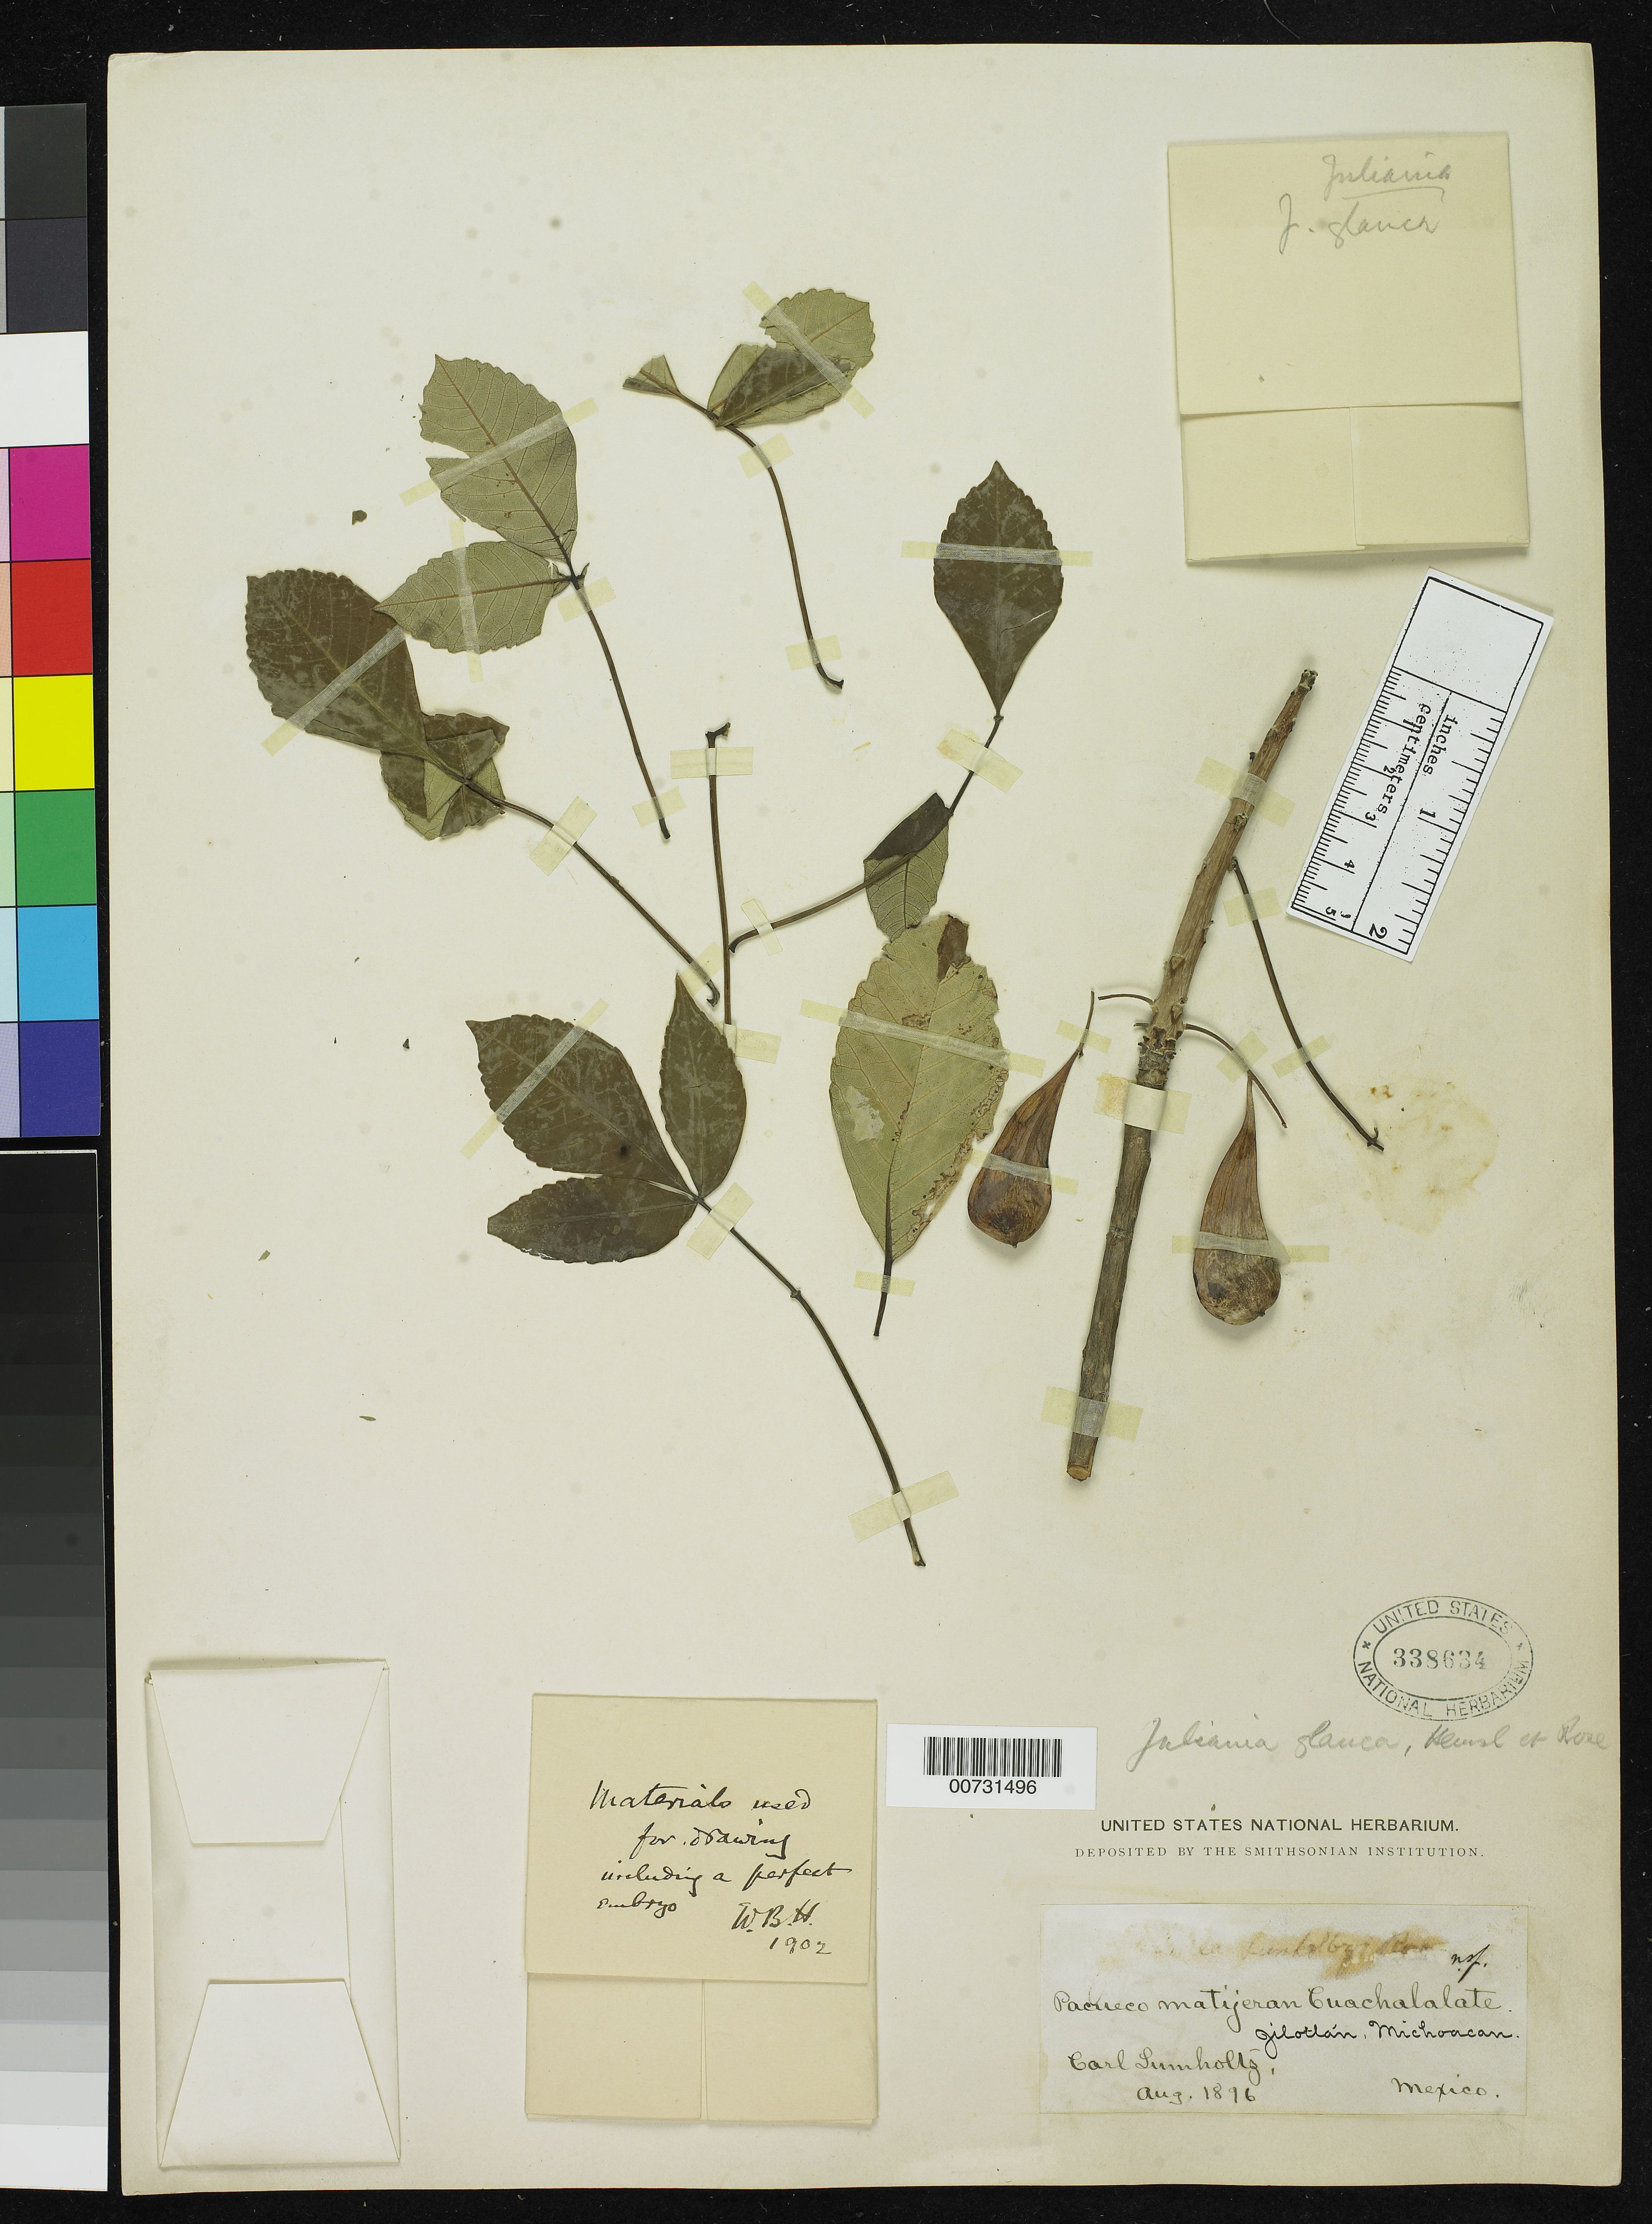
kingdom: Plantae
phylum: Tracheophyta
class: Magnoliopsida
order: Sapindales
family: Anacardiaceae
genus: Juliania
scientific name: Juliania glauca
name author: Hemsl. & Rose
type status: Possible Holotype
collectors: C. Lumholtz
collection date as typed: Aug 1896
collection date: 1896-08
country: Mexico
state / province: Michoacán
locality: Jilotlán, Michoacan.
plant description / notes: Amphipterygium glaucum = alternative name published at same time, apparently valid under ICBN 34.2. Cited by P.C. Standley in Contr. U.S. Natl. Herb. 23: 672 (1923).; Also a possible holotype of Amphipterygium glaucum Hemsl. & Rose.; Alternative name for Juliania glauca, published at same time, apparently valid under ICBN 34.2. Cited by P.C. Standley in Contr. U.S. Natl. Herb. 23: 672 (1923).; Also a possible holotype of Juliania glauca Hemsl. & Rose.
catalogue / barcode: US 338634